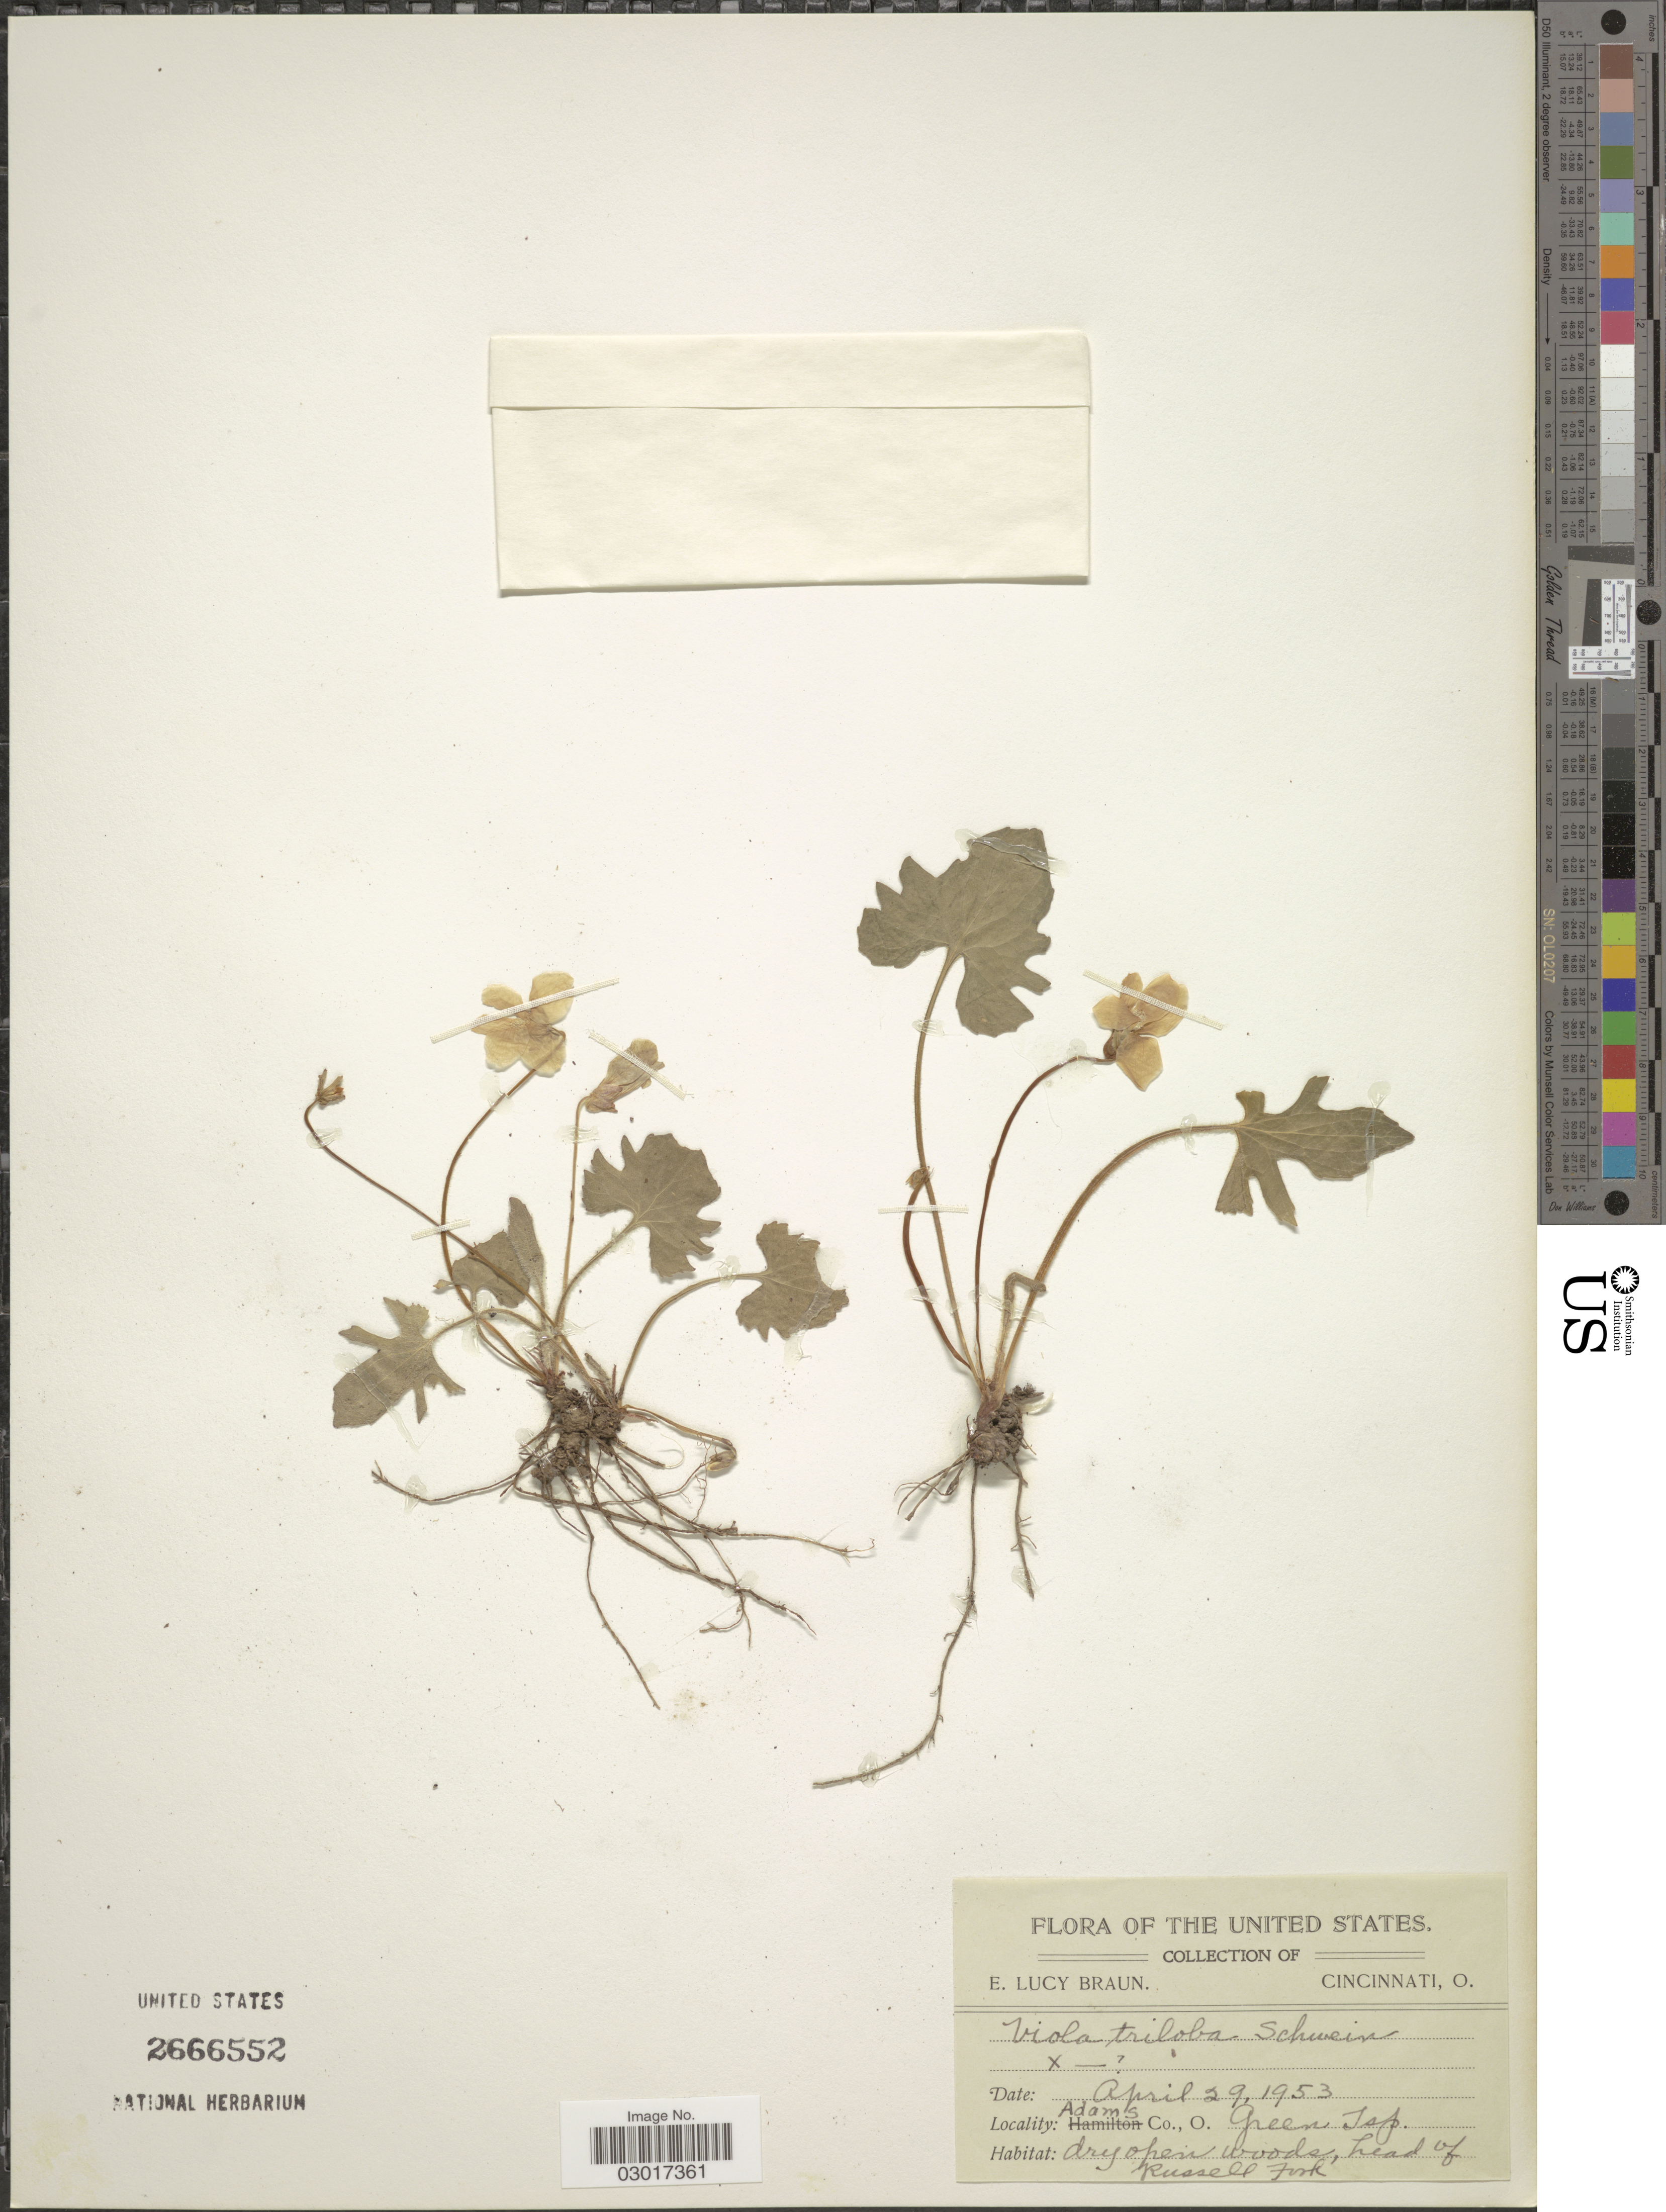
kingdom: Plantae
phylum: Tracheophyta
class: Magnoliopsida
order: Malpighiales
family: Violaceae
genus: Viola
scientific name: Viola triloba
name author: Schwein.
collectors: E. L. Braun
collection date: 1953-04-29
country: United States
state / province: Ohio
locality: Adams Co., Green Tsp., head of Russell Fork.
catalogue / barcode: US 2666552